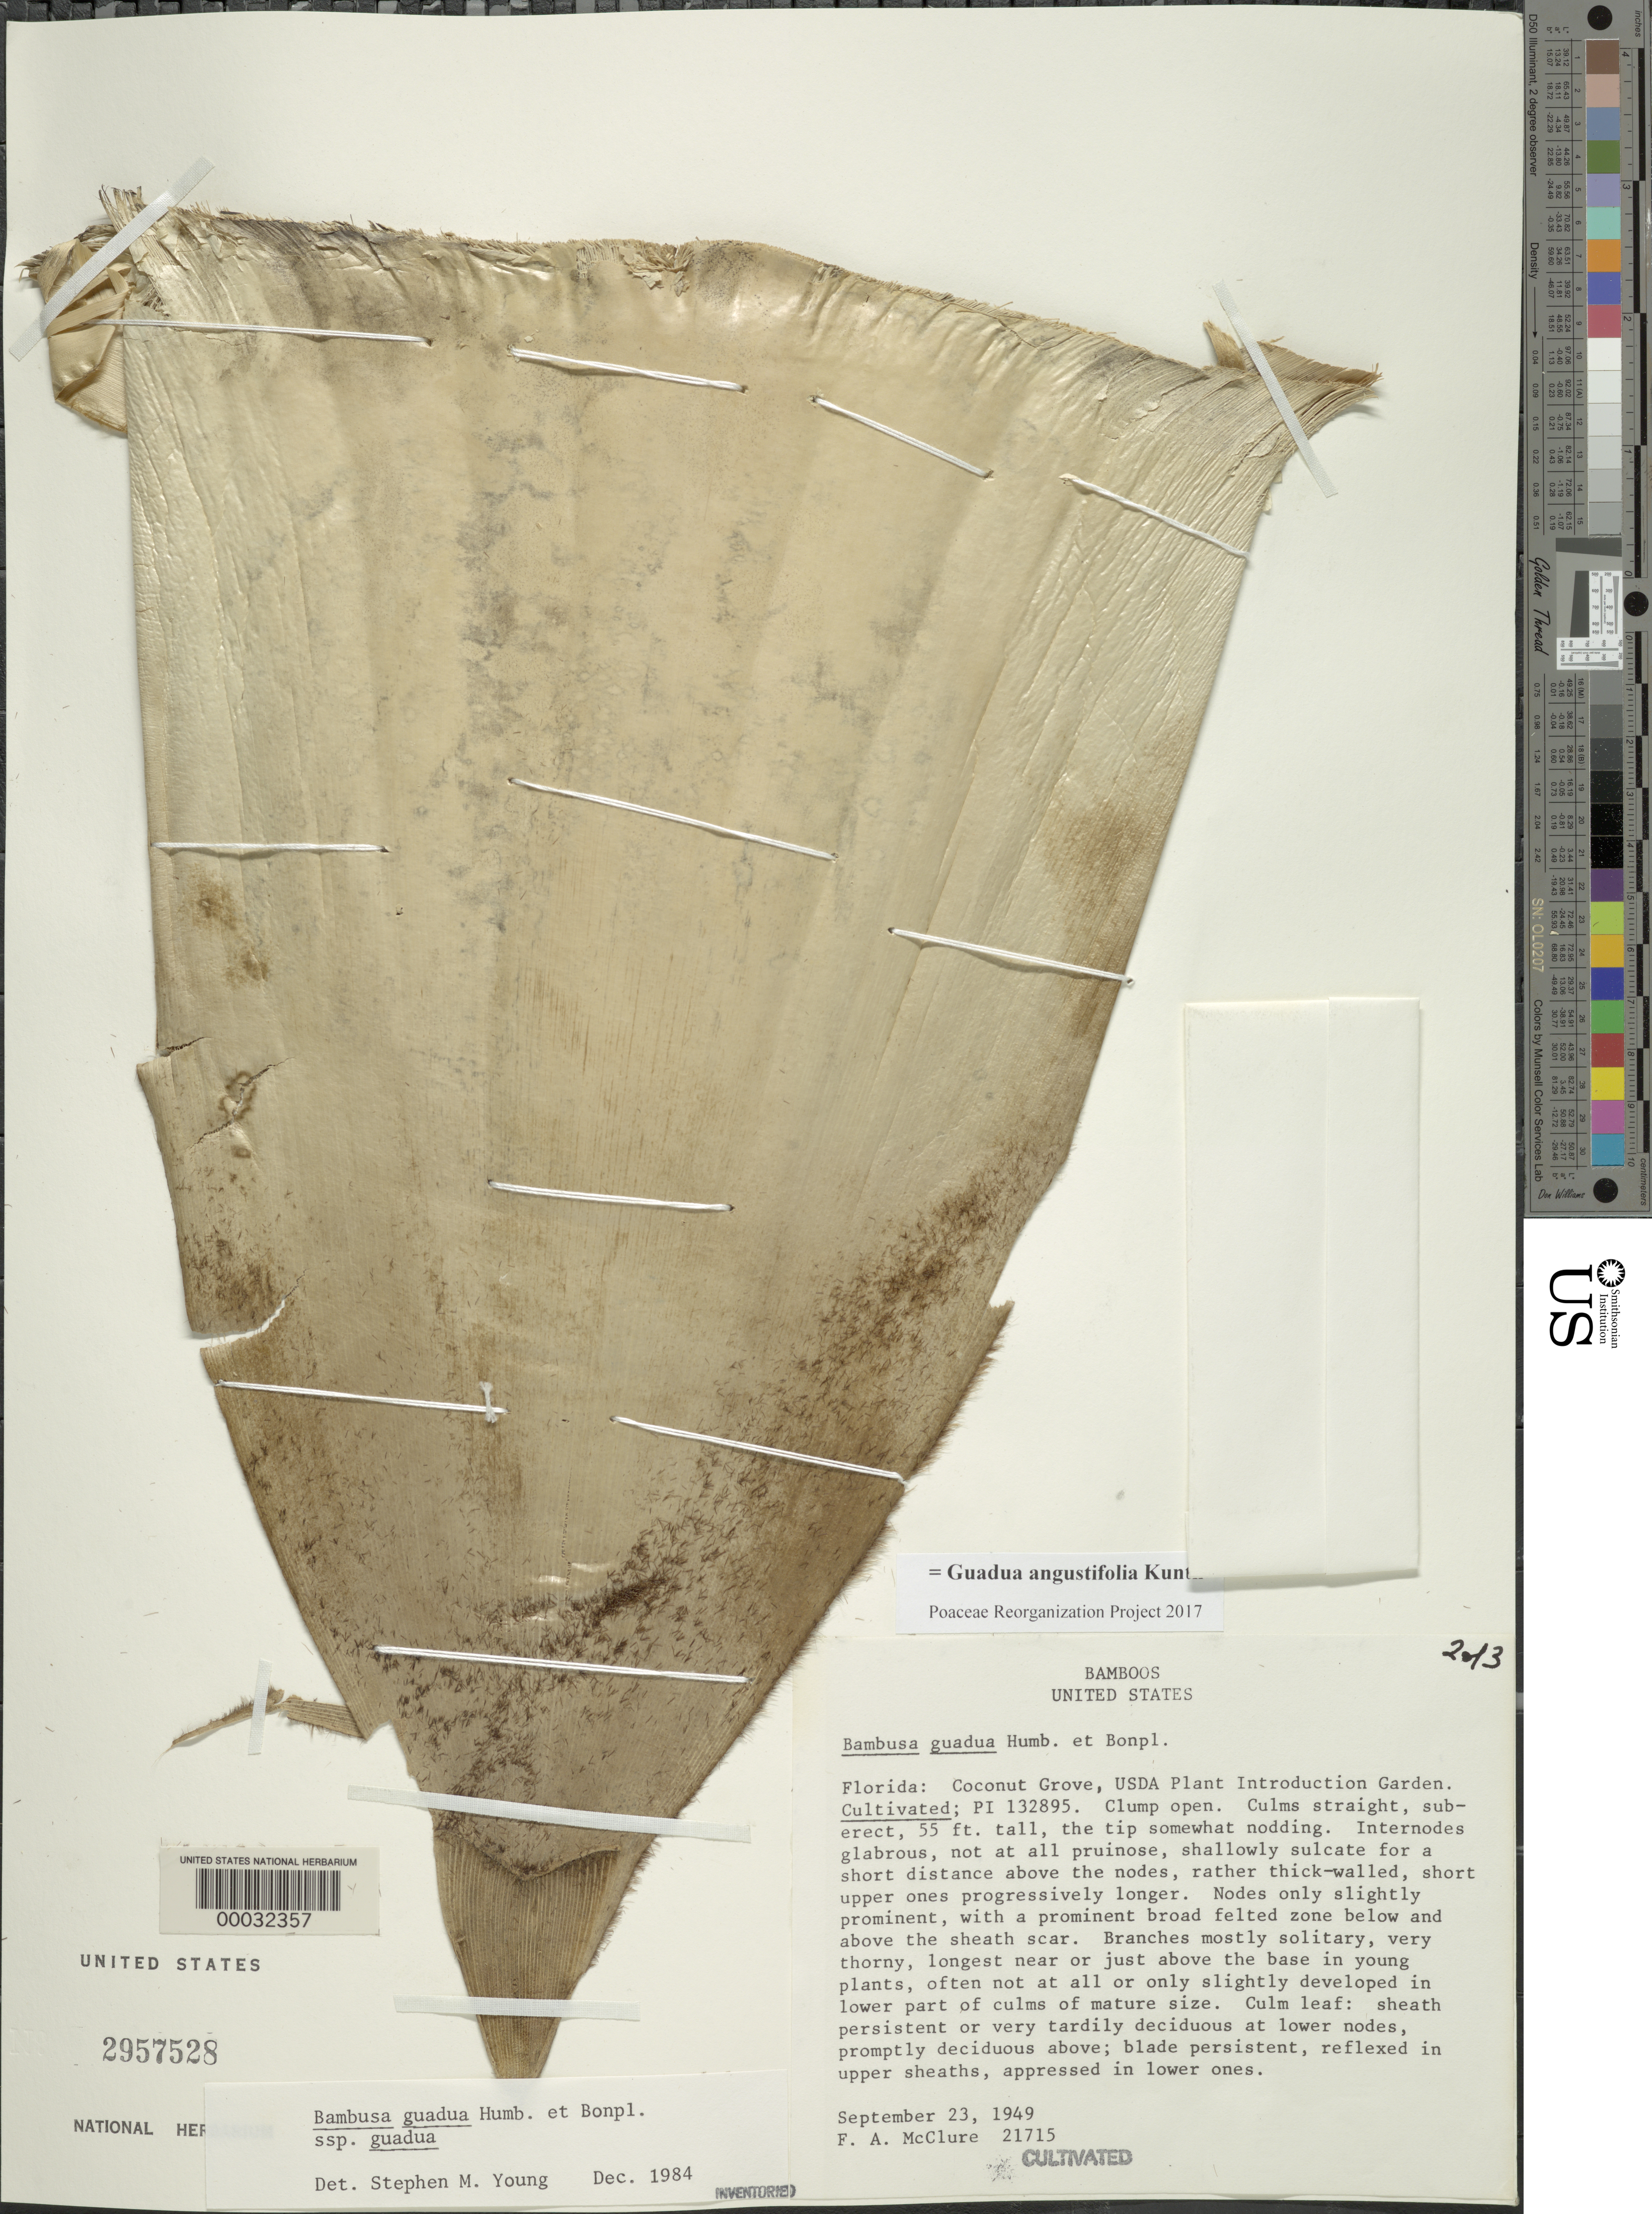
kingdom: Plantae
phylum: Tracheophyta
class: Liliopsida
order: Poales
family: Poaceae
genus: Guadua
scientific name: Guadua angustifolia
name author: Kunth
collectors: F. A. McClure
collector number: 21715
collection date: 1949-09-23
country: United States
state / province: Florida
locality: Coconut Grove (USDA), Plant Introduction Garden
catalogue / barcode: US 2957528